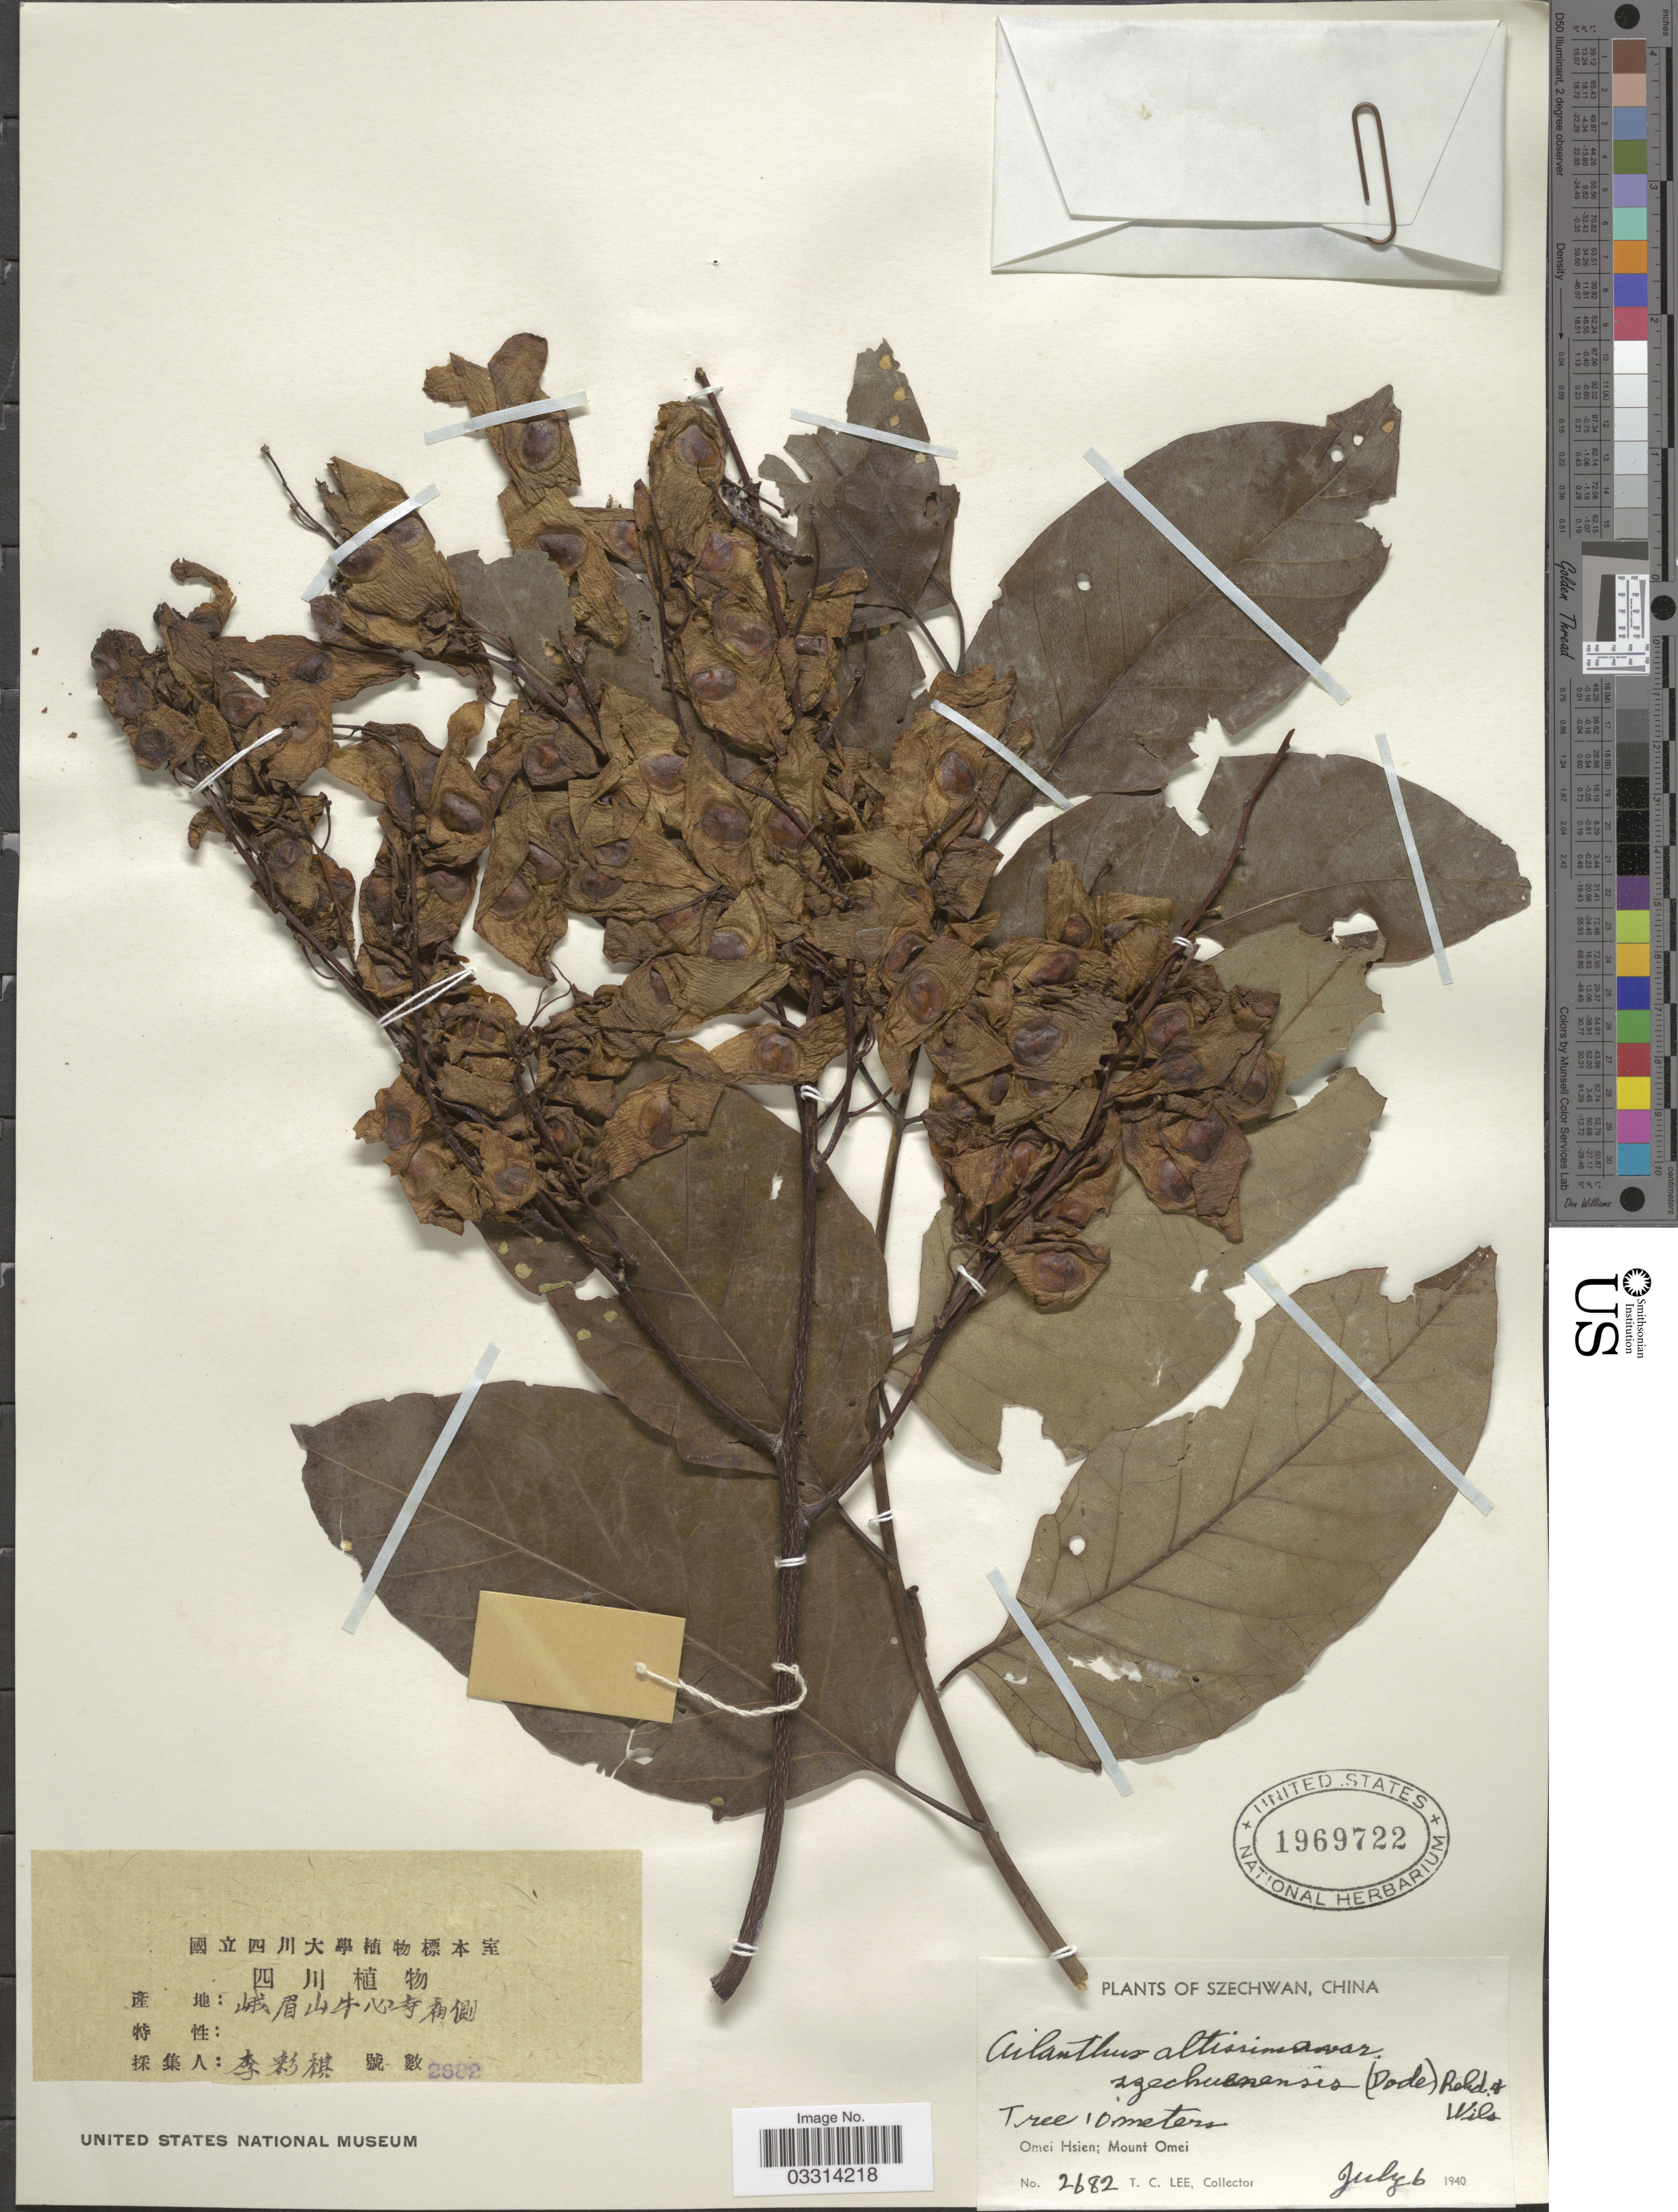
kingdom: Plantae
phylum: Tracheophyta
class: Magnoliopsida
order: Sapindales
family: Simaroubaceae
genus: Ailanthus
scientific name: Ailanthus altissima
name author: (Mill.) Swingle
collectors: T. Lee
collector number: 2682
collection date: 1940-07-06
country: China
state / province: Sichuan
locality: Szechwan. Omei Hsien; Mount Omei.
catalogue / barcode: US 1969722